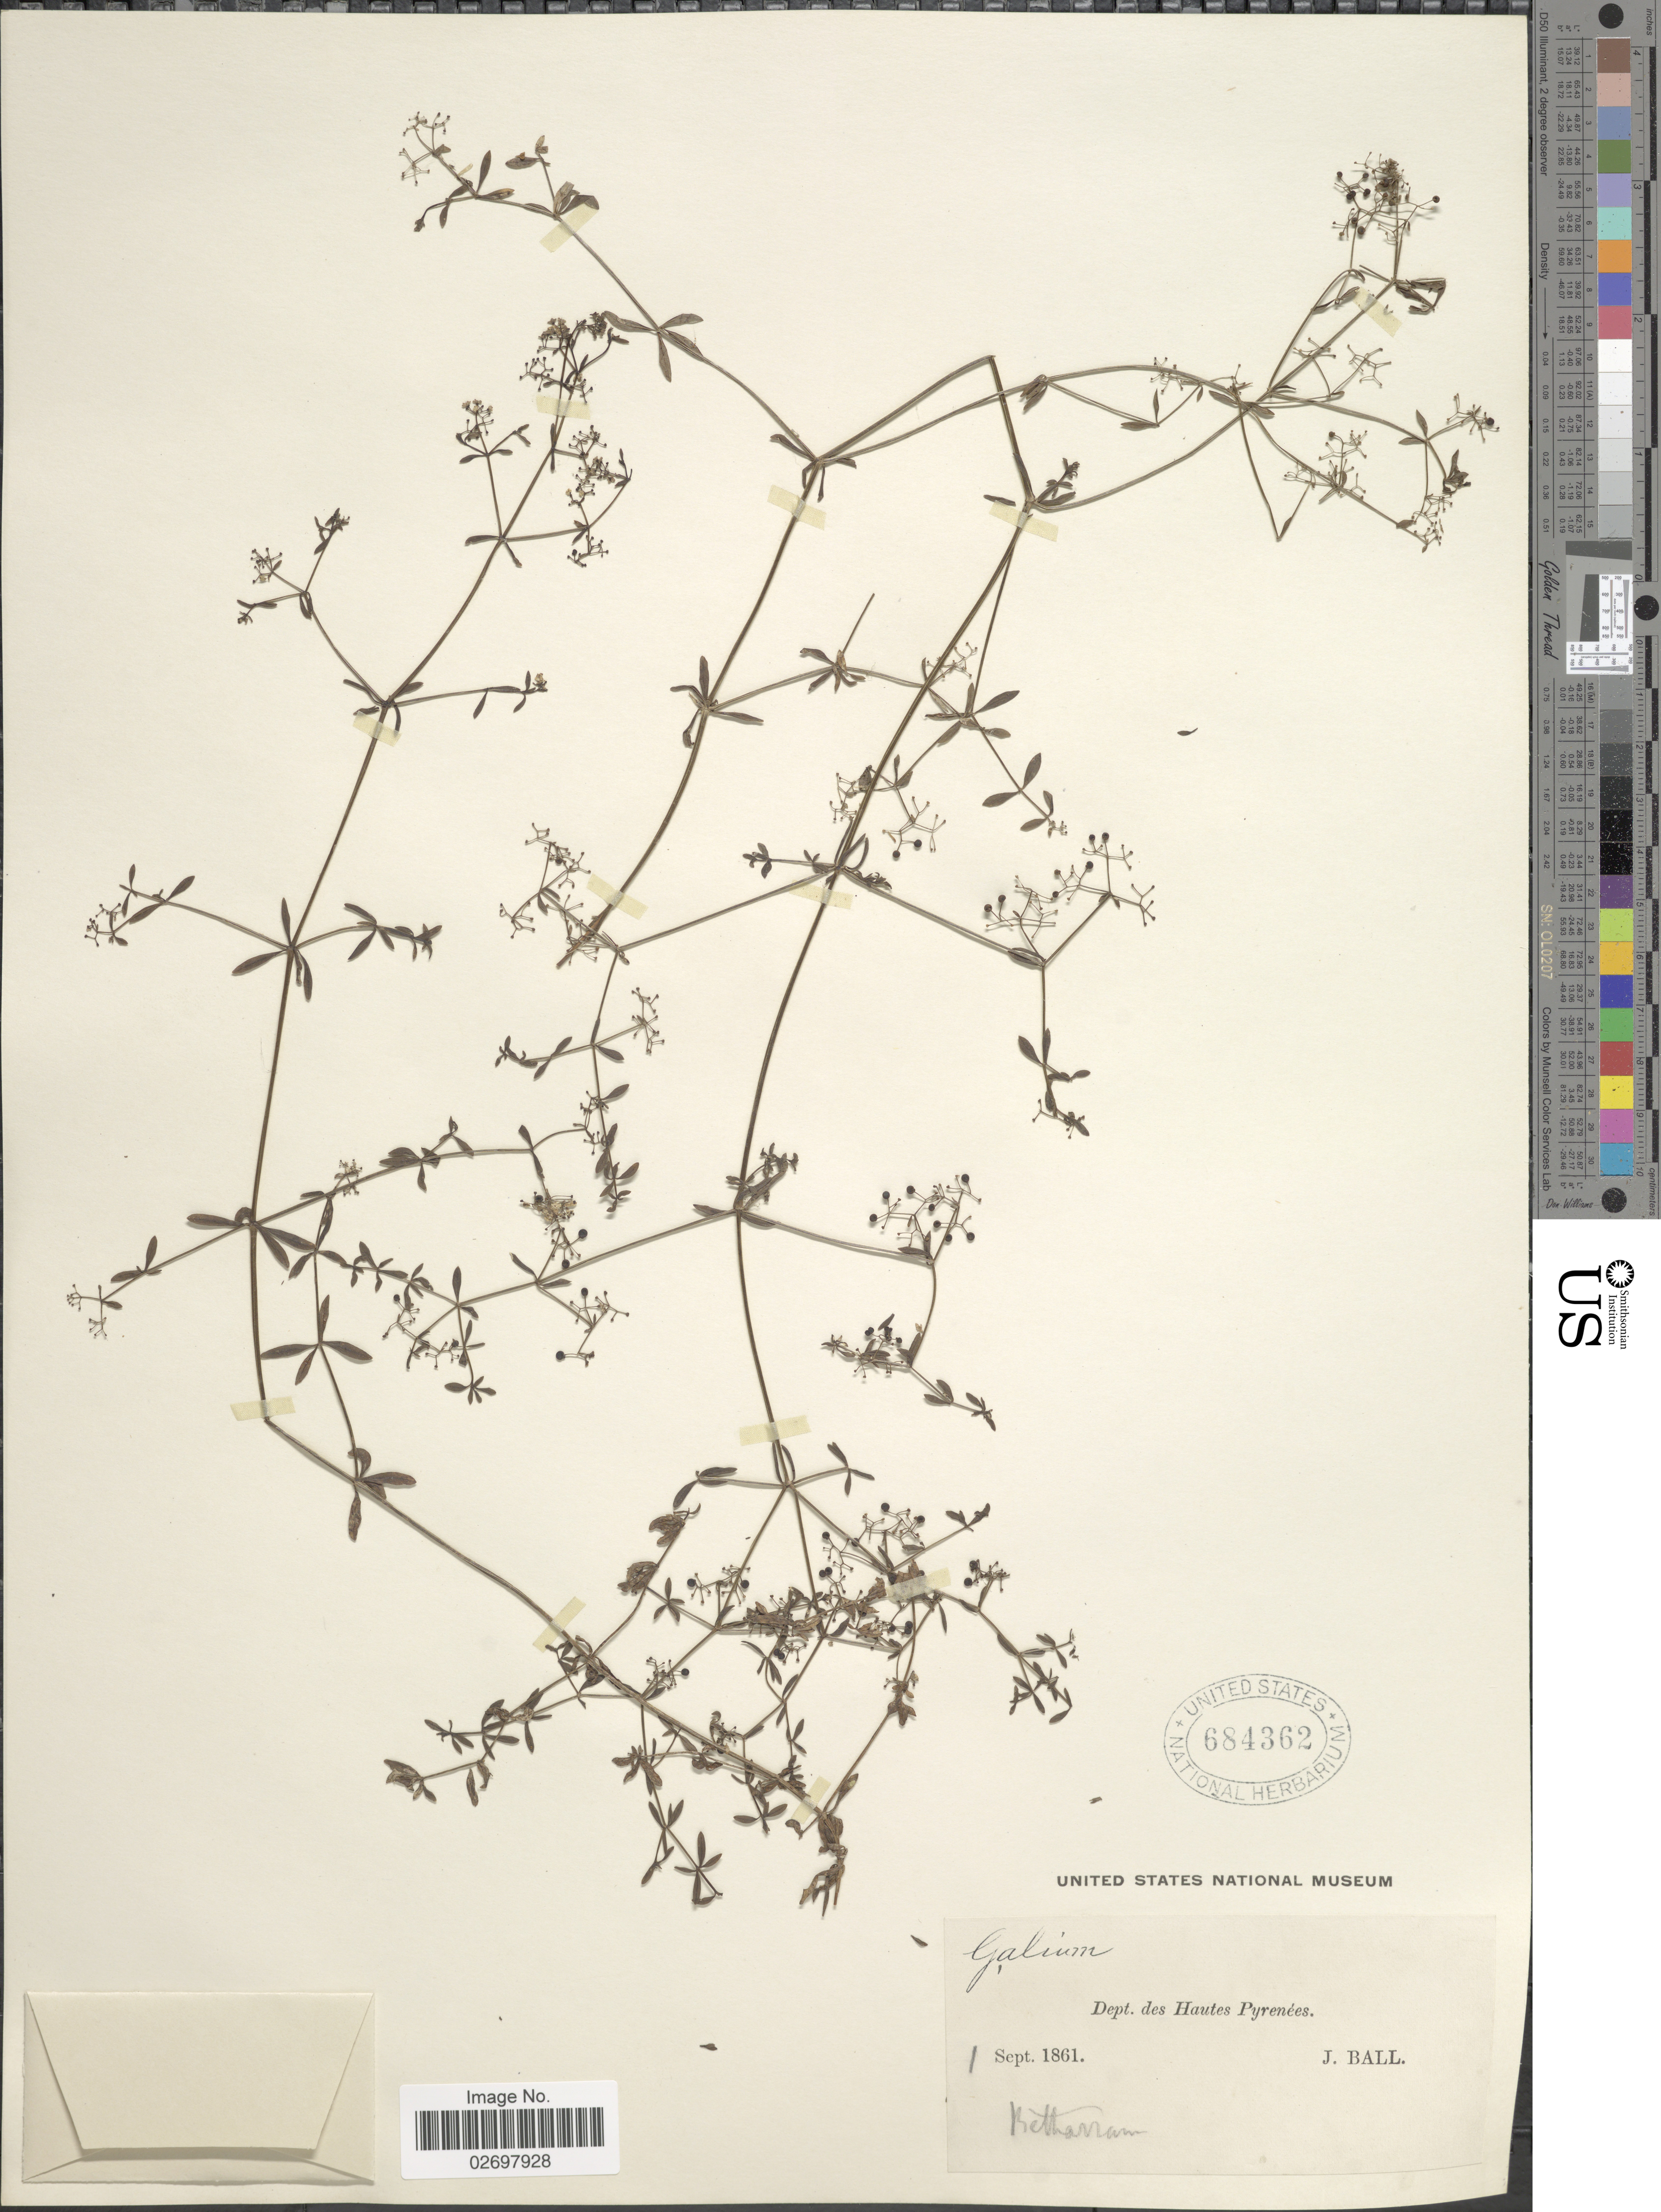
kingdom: Plantae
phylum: Tracheophyta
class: Magnoliopsida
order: Gentianales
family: Rubiaceae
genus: Galium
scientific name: Galium sp.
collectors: J. Ball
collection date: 1861-09-01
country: France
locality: Dept. des Hautes Pyreneesm Bettharram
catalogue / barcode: US 684362